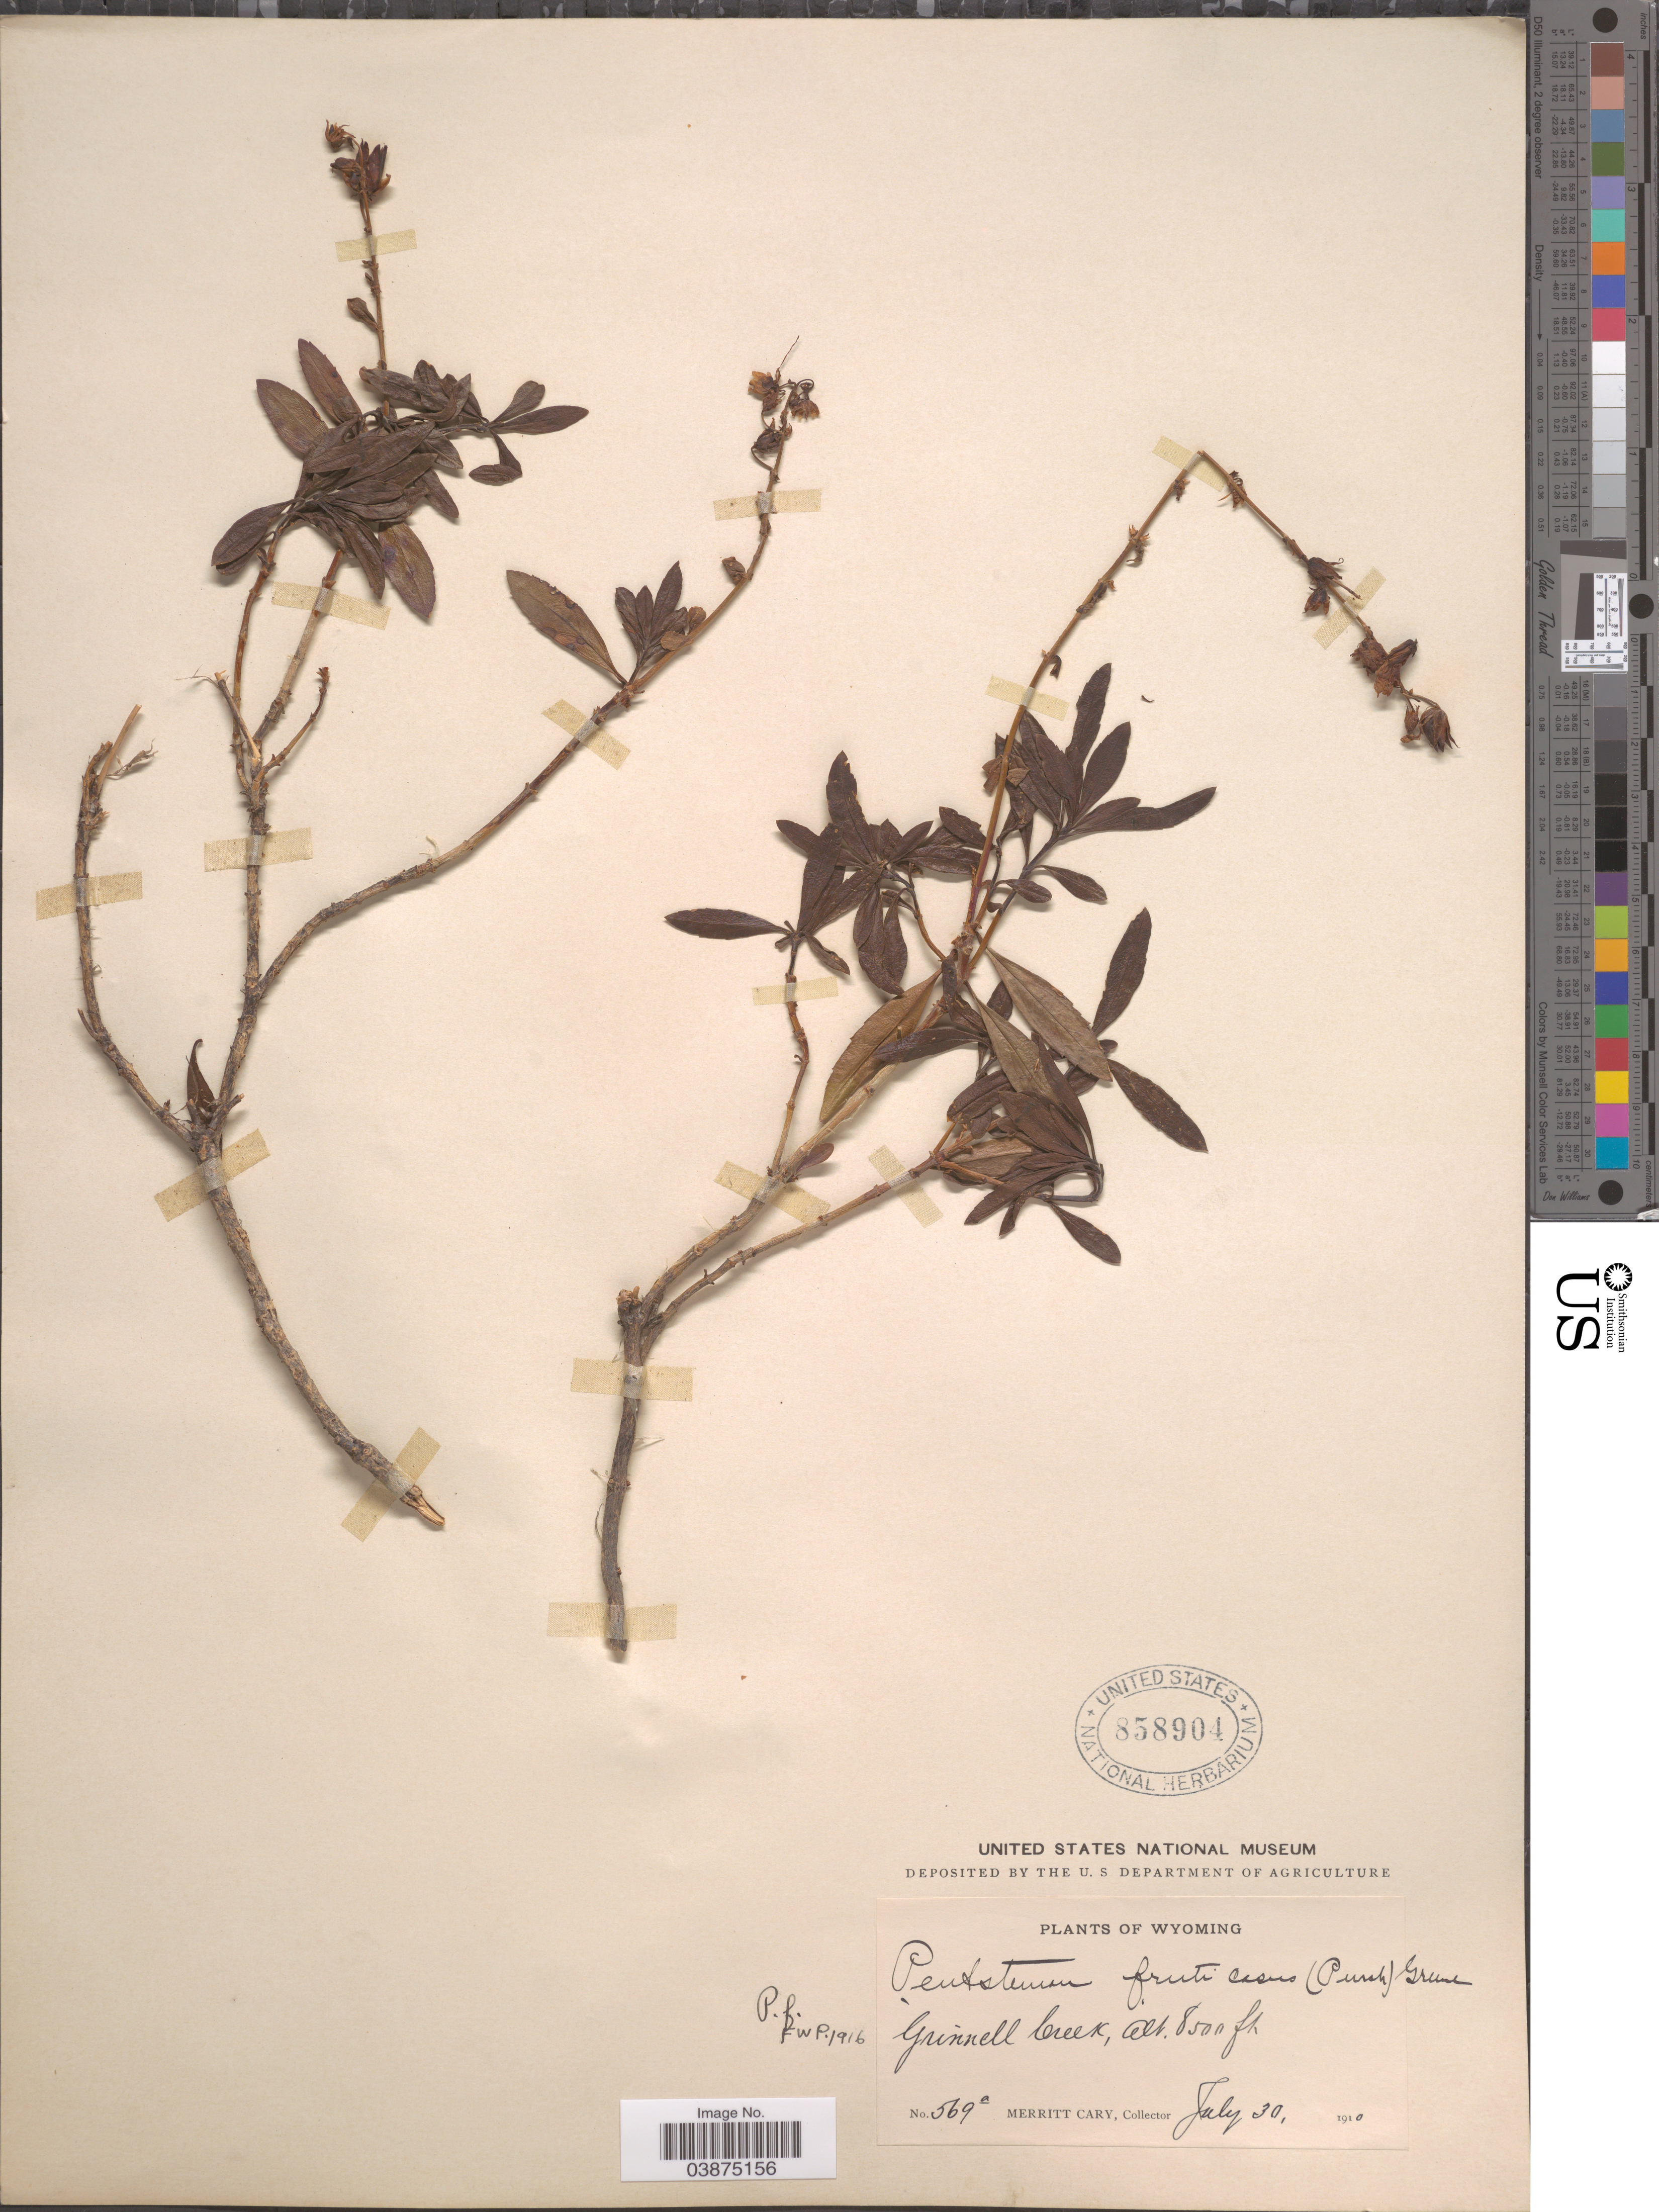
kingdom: Plantae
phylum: Tracheophyta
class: Magnoliopsida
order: Lamiales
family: Plantaginaceae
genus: Penstemon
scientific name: Penstemon fruticosus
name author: (Pursh) Greene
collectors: M. Cary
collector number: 569a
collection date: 1910-07-30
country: United States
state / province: Wyoming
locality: Grinnell Creek.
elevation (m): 2591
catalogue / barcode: US 858904